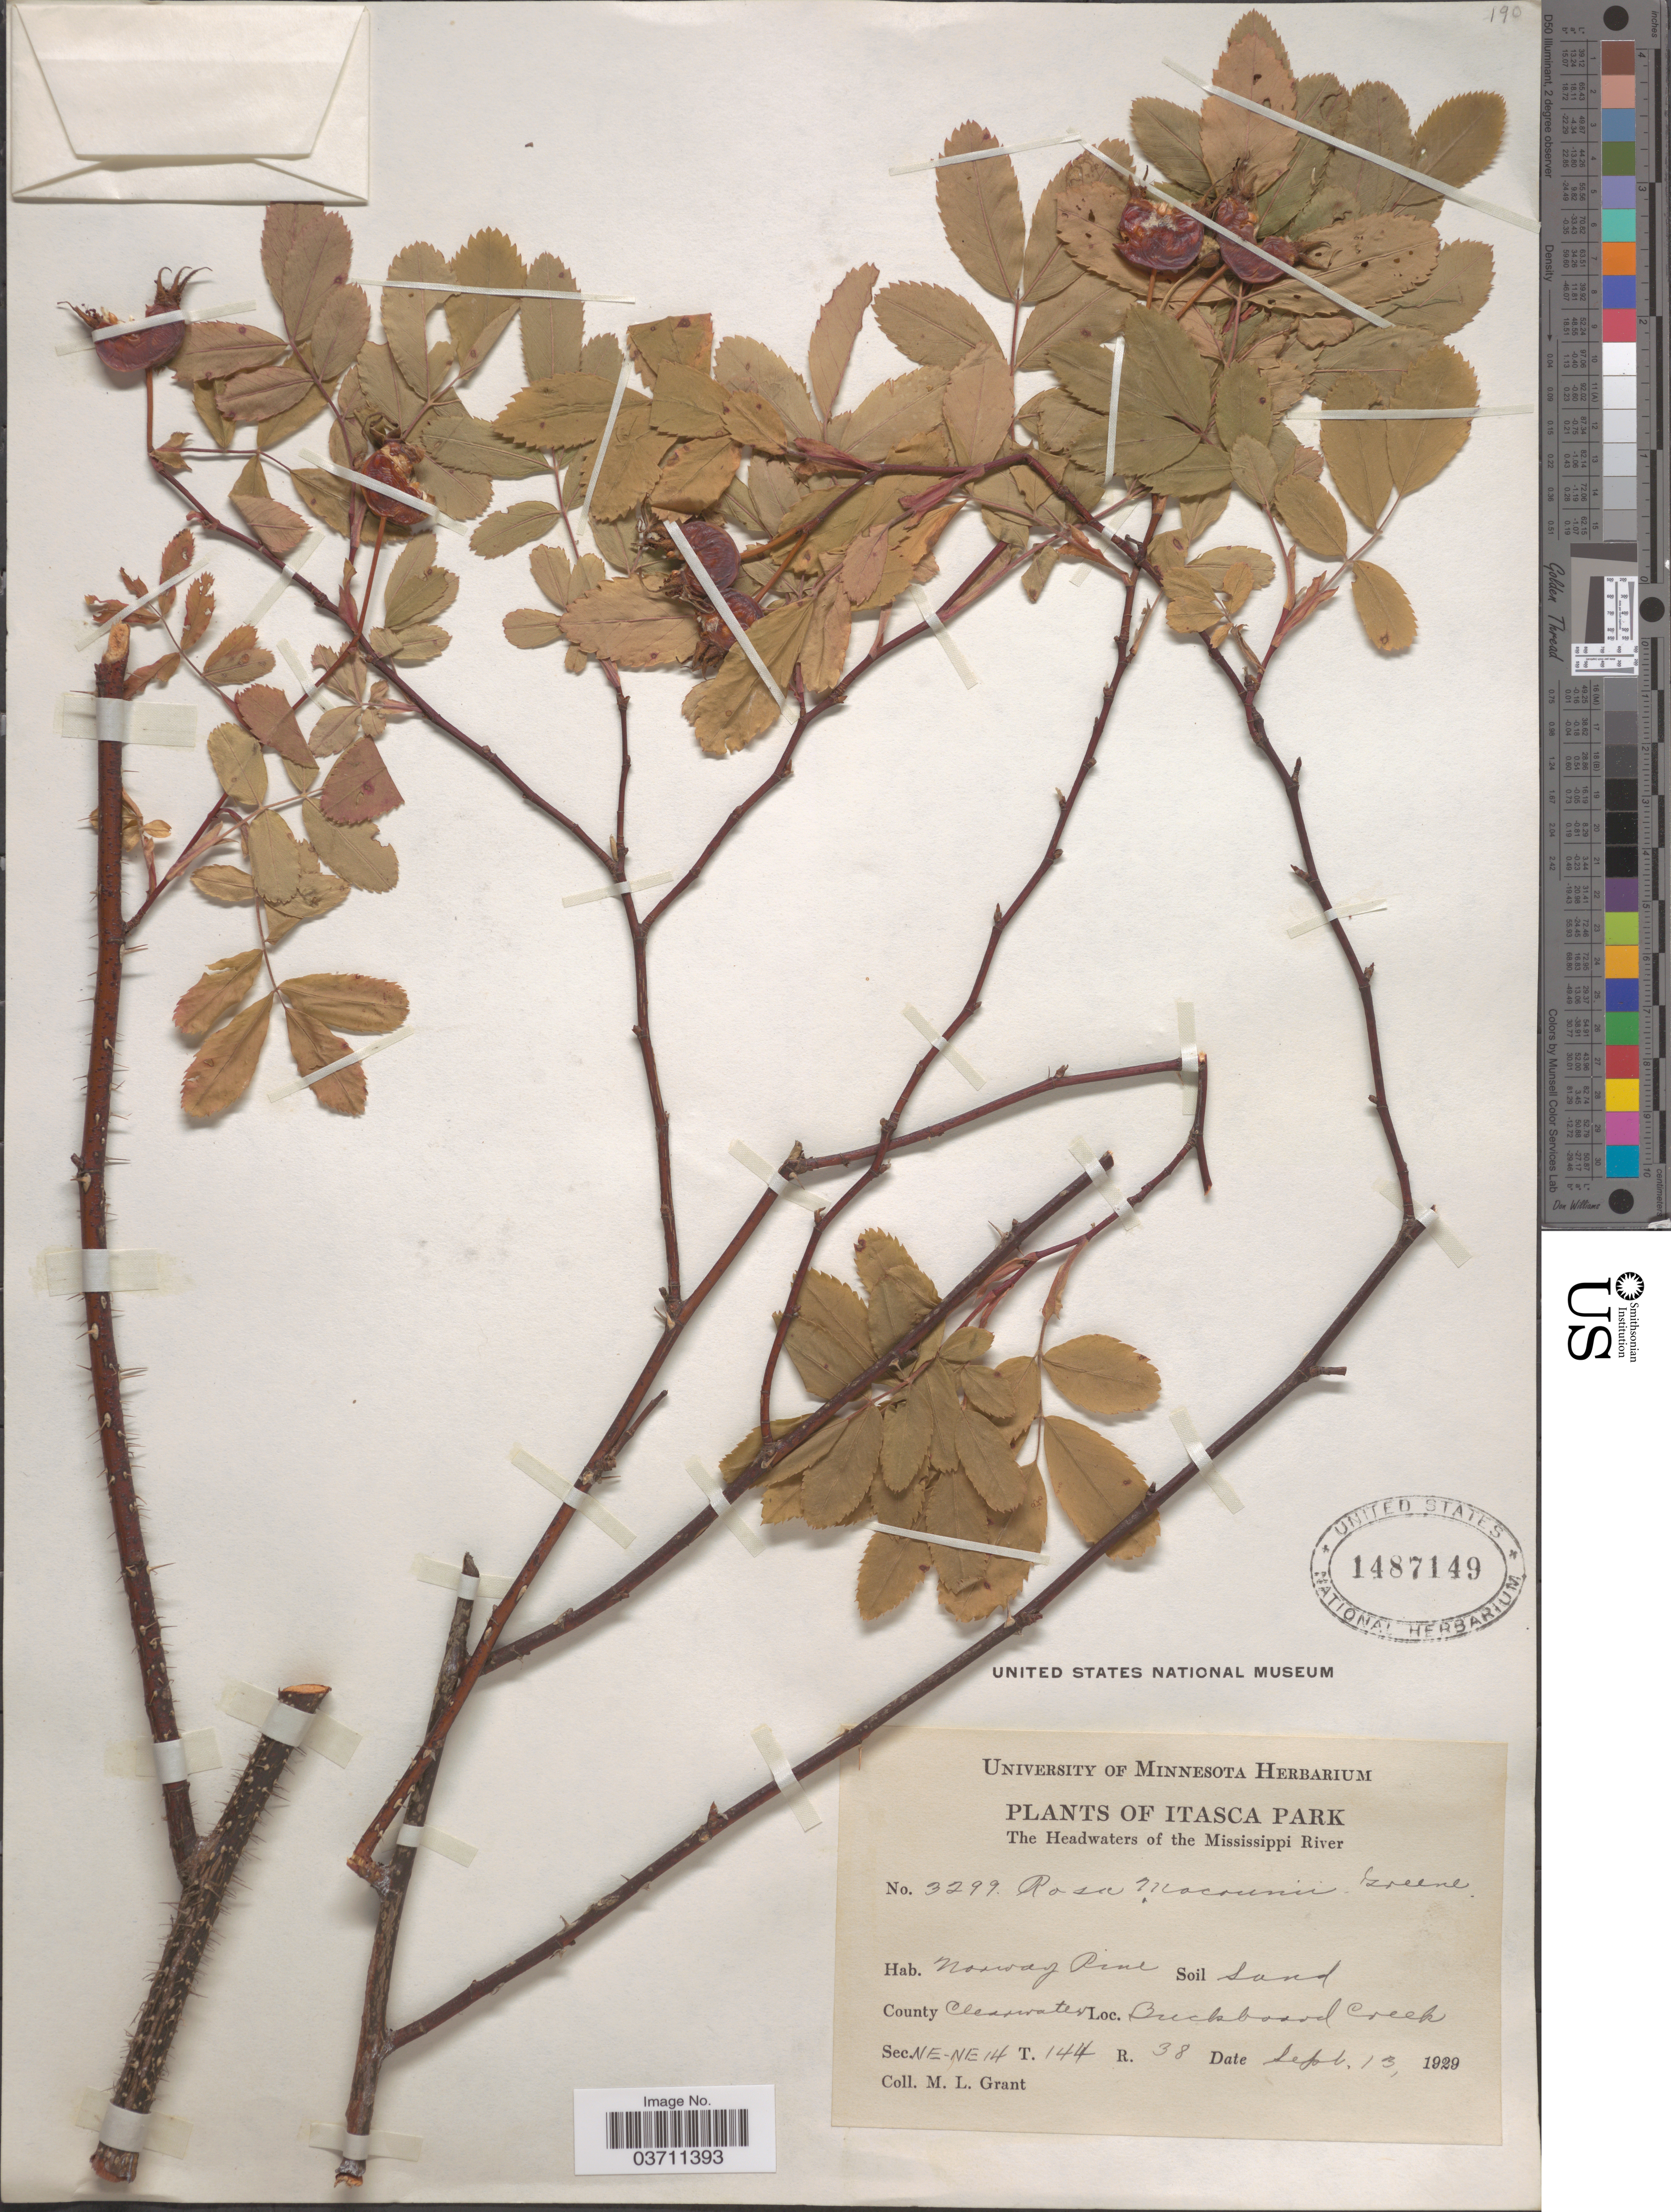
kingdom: Plantae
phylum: Tracheophyta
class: Magnoliopsida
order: Rosales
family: Rosaceae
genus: Rosa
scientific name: Rosa macounii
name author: Greene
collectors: M. L. Grant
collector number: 3299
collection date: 1929-09-13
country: United States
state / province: Minnesota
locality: Itasca Park. The Headwaters of the Mississippi River. County Clearwater. Buckboard Creek. Sec. NE-NE 14 T. 144 R. 38.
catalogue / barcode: US 1487149